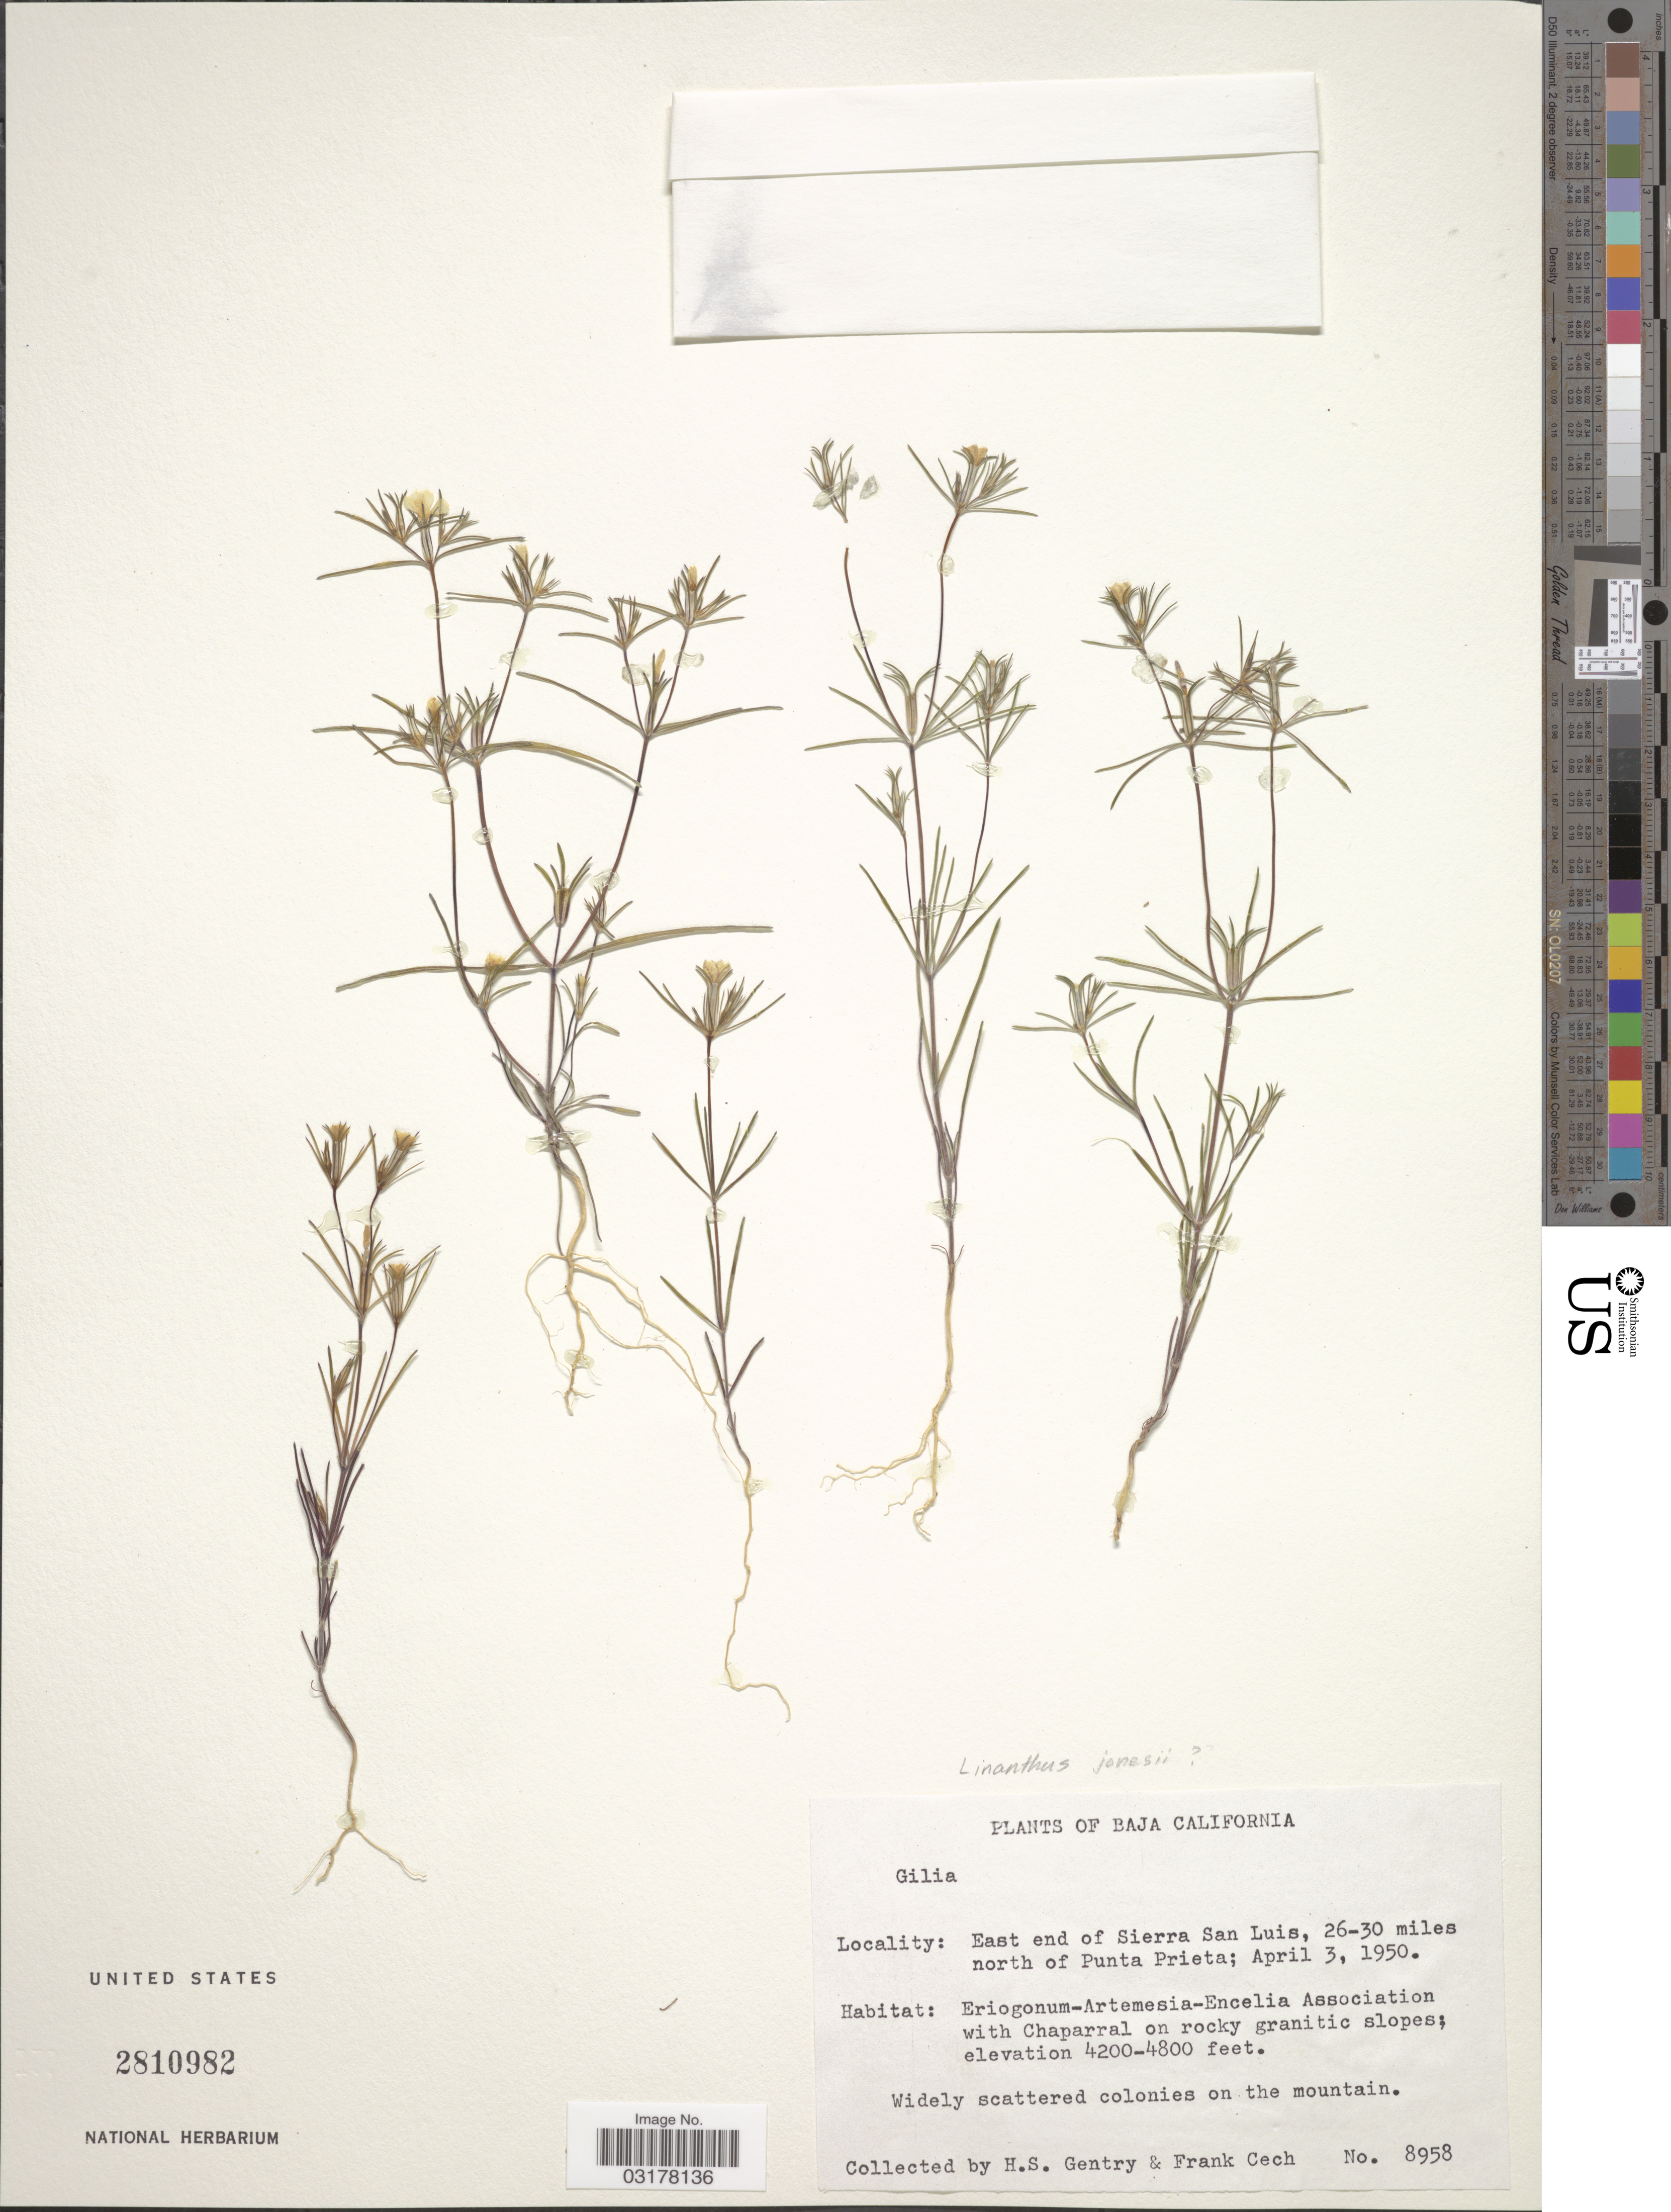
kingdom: Plantae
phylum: Tracheophyta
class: Magnoliopsida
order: Ericales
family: Polemoniaceae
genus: Linanthus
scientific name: Linanthus jonesii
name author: (A. Gray) Greene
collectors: H. S. Gentry & F. Cech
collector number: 8958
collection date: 1950-04-03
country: Mexico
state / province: Baja California Norte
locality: East end of Sierra San Luis, 26-30 miles north of Punta Prieta.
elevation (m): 1280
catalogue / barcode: US 2810982